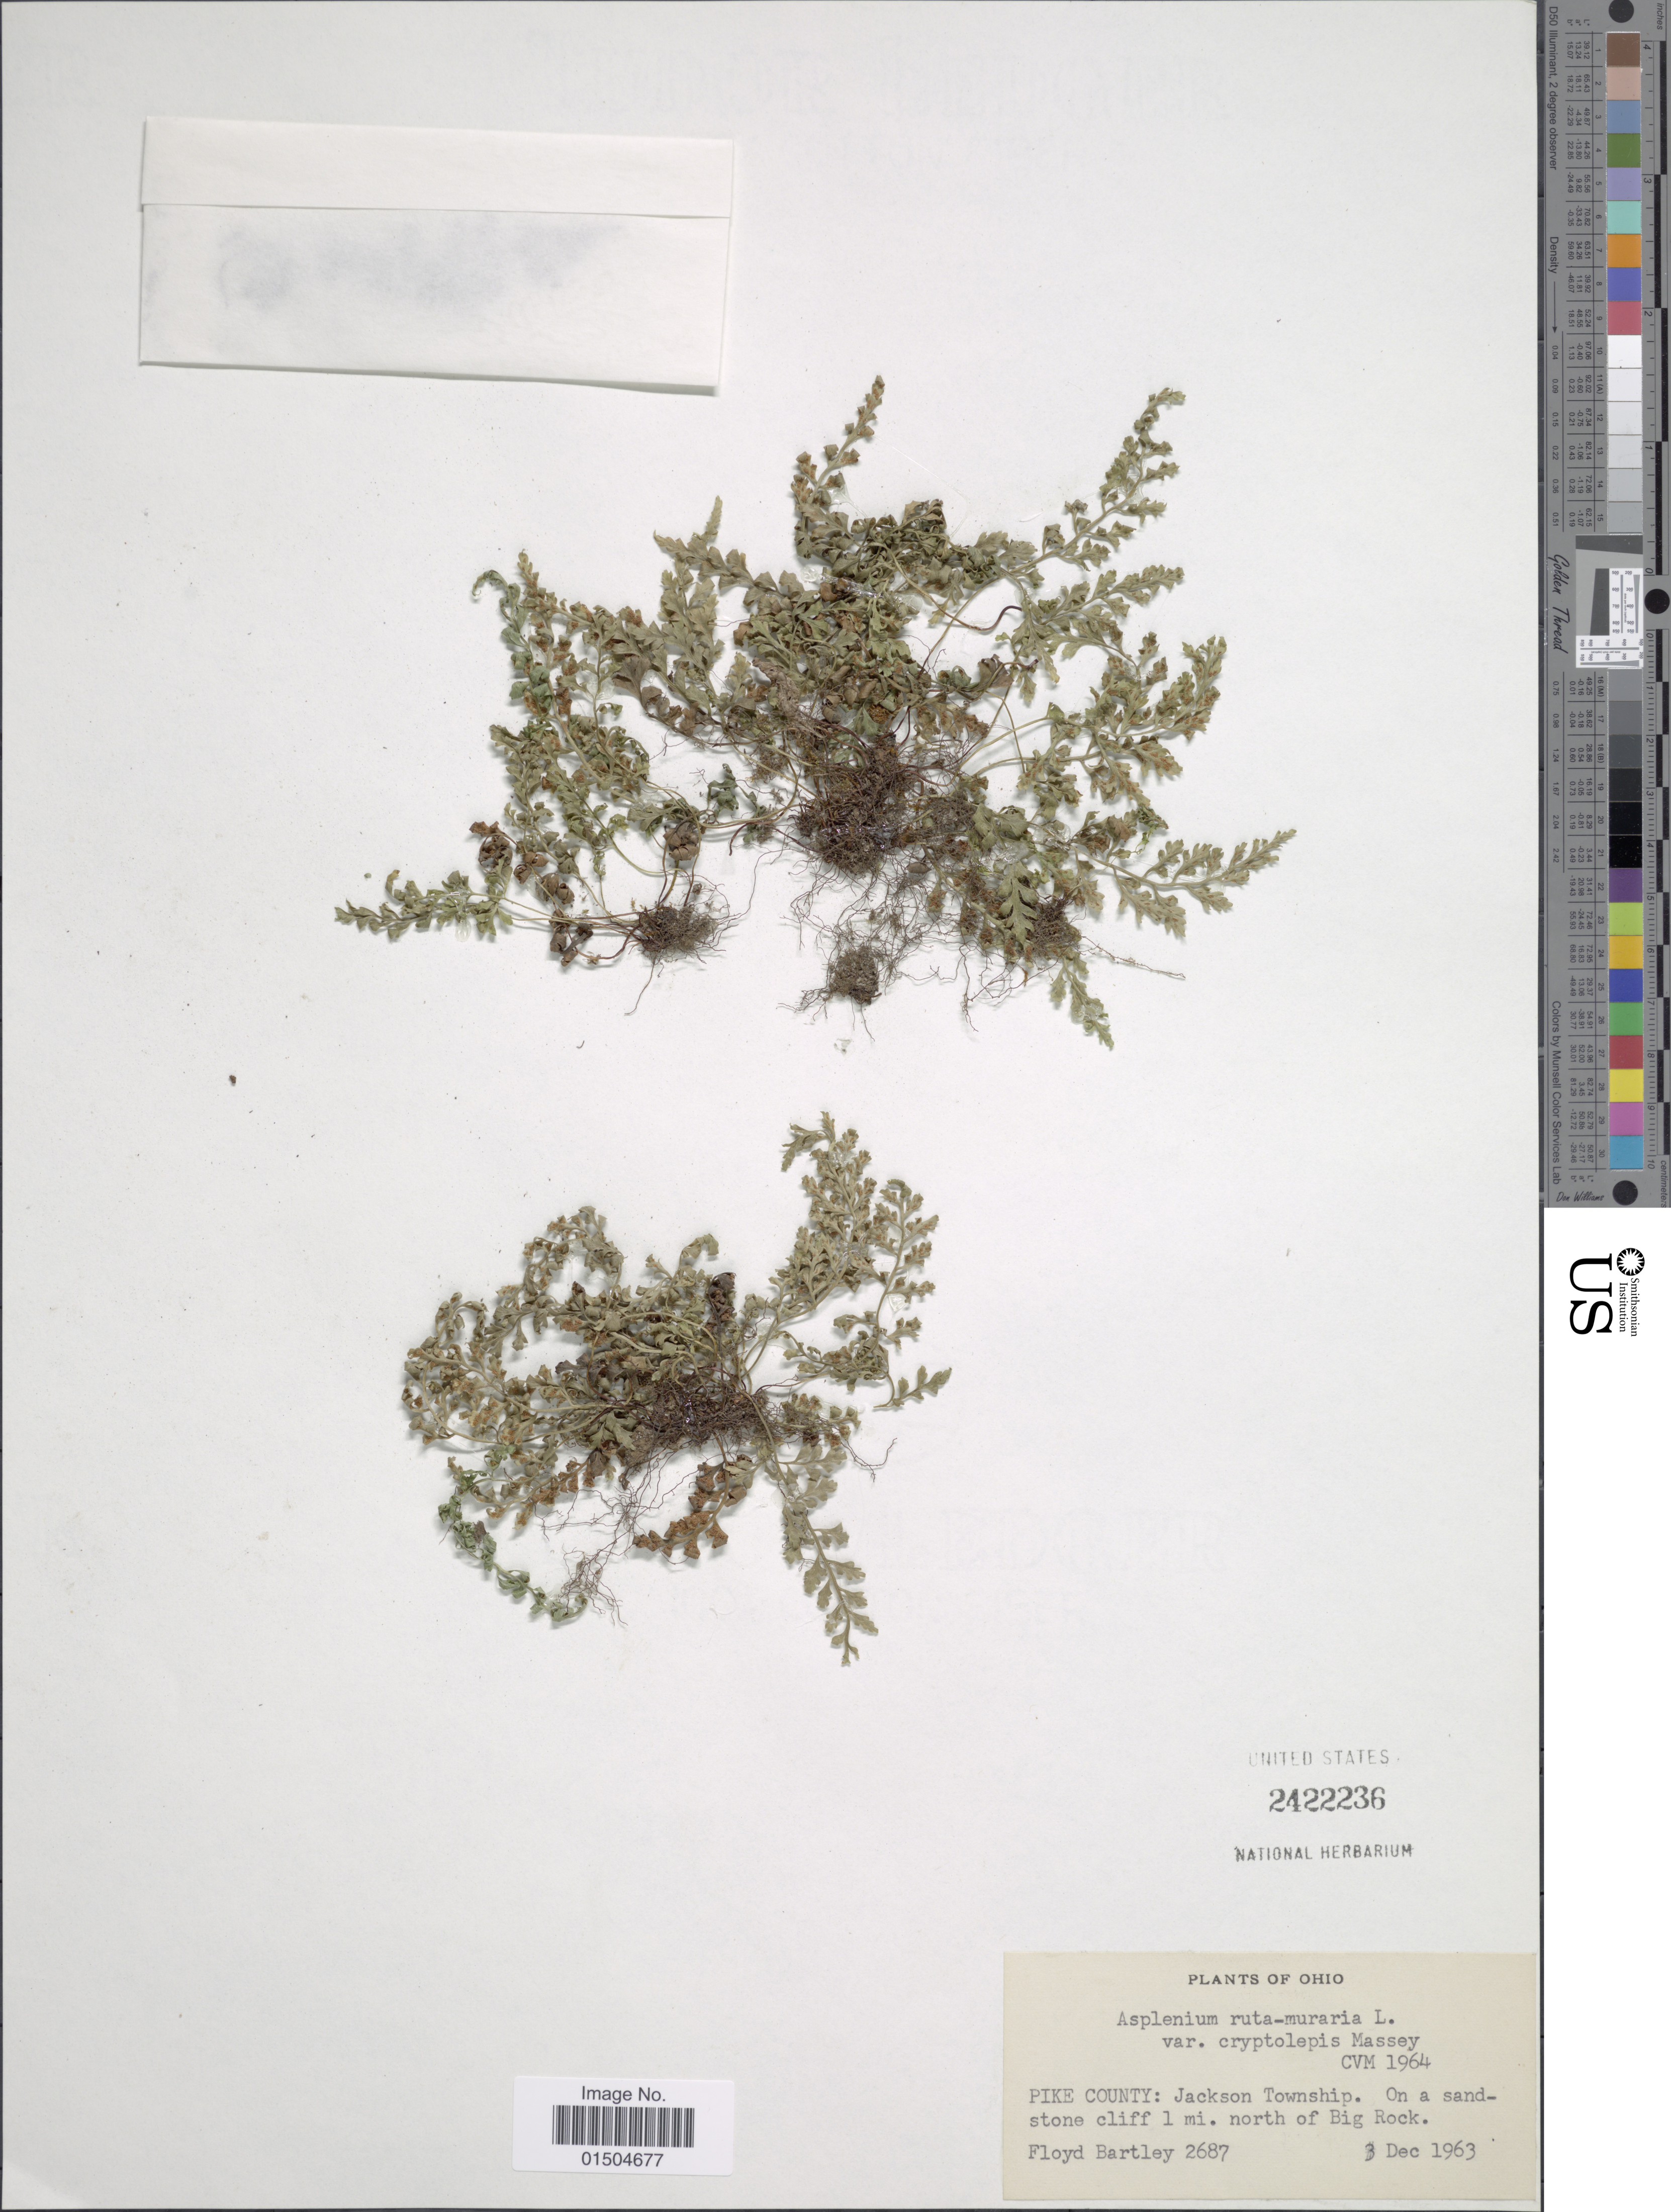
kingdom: Plantae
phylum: Tracheophyta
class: Polypodiopsida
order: Polypodiales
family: Aspleniaceae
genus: Asplenium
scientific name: Asplenium ruta-muraria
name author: L.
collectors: F. Bartley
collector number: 2687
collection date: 1963-12-03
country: United States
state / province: Ohio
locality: Pike County: Jackson Township. On a sandstone cliff 1 mi. north of Big Rock.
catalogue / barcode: US 2422236